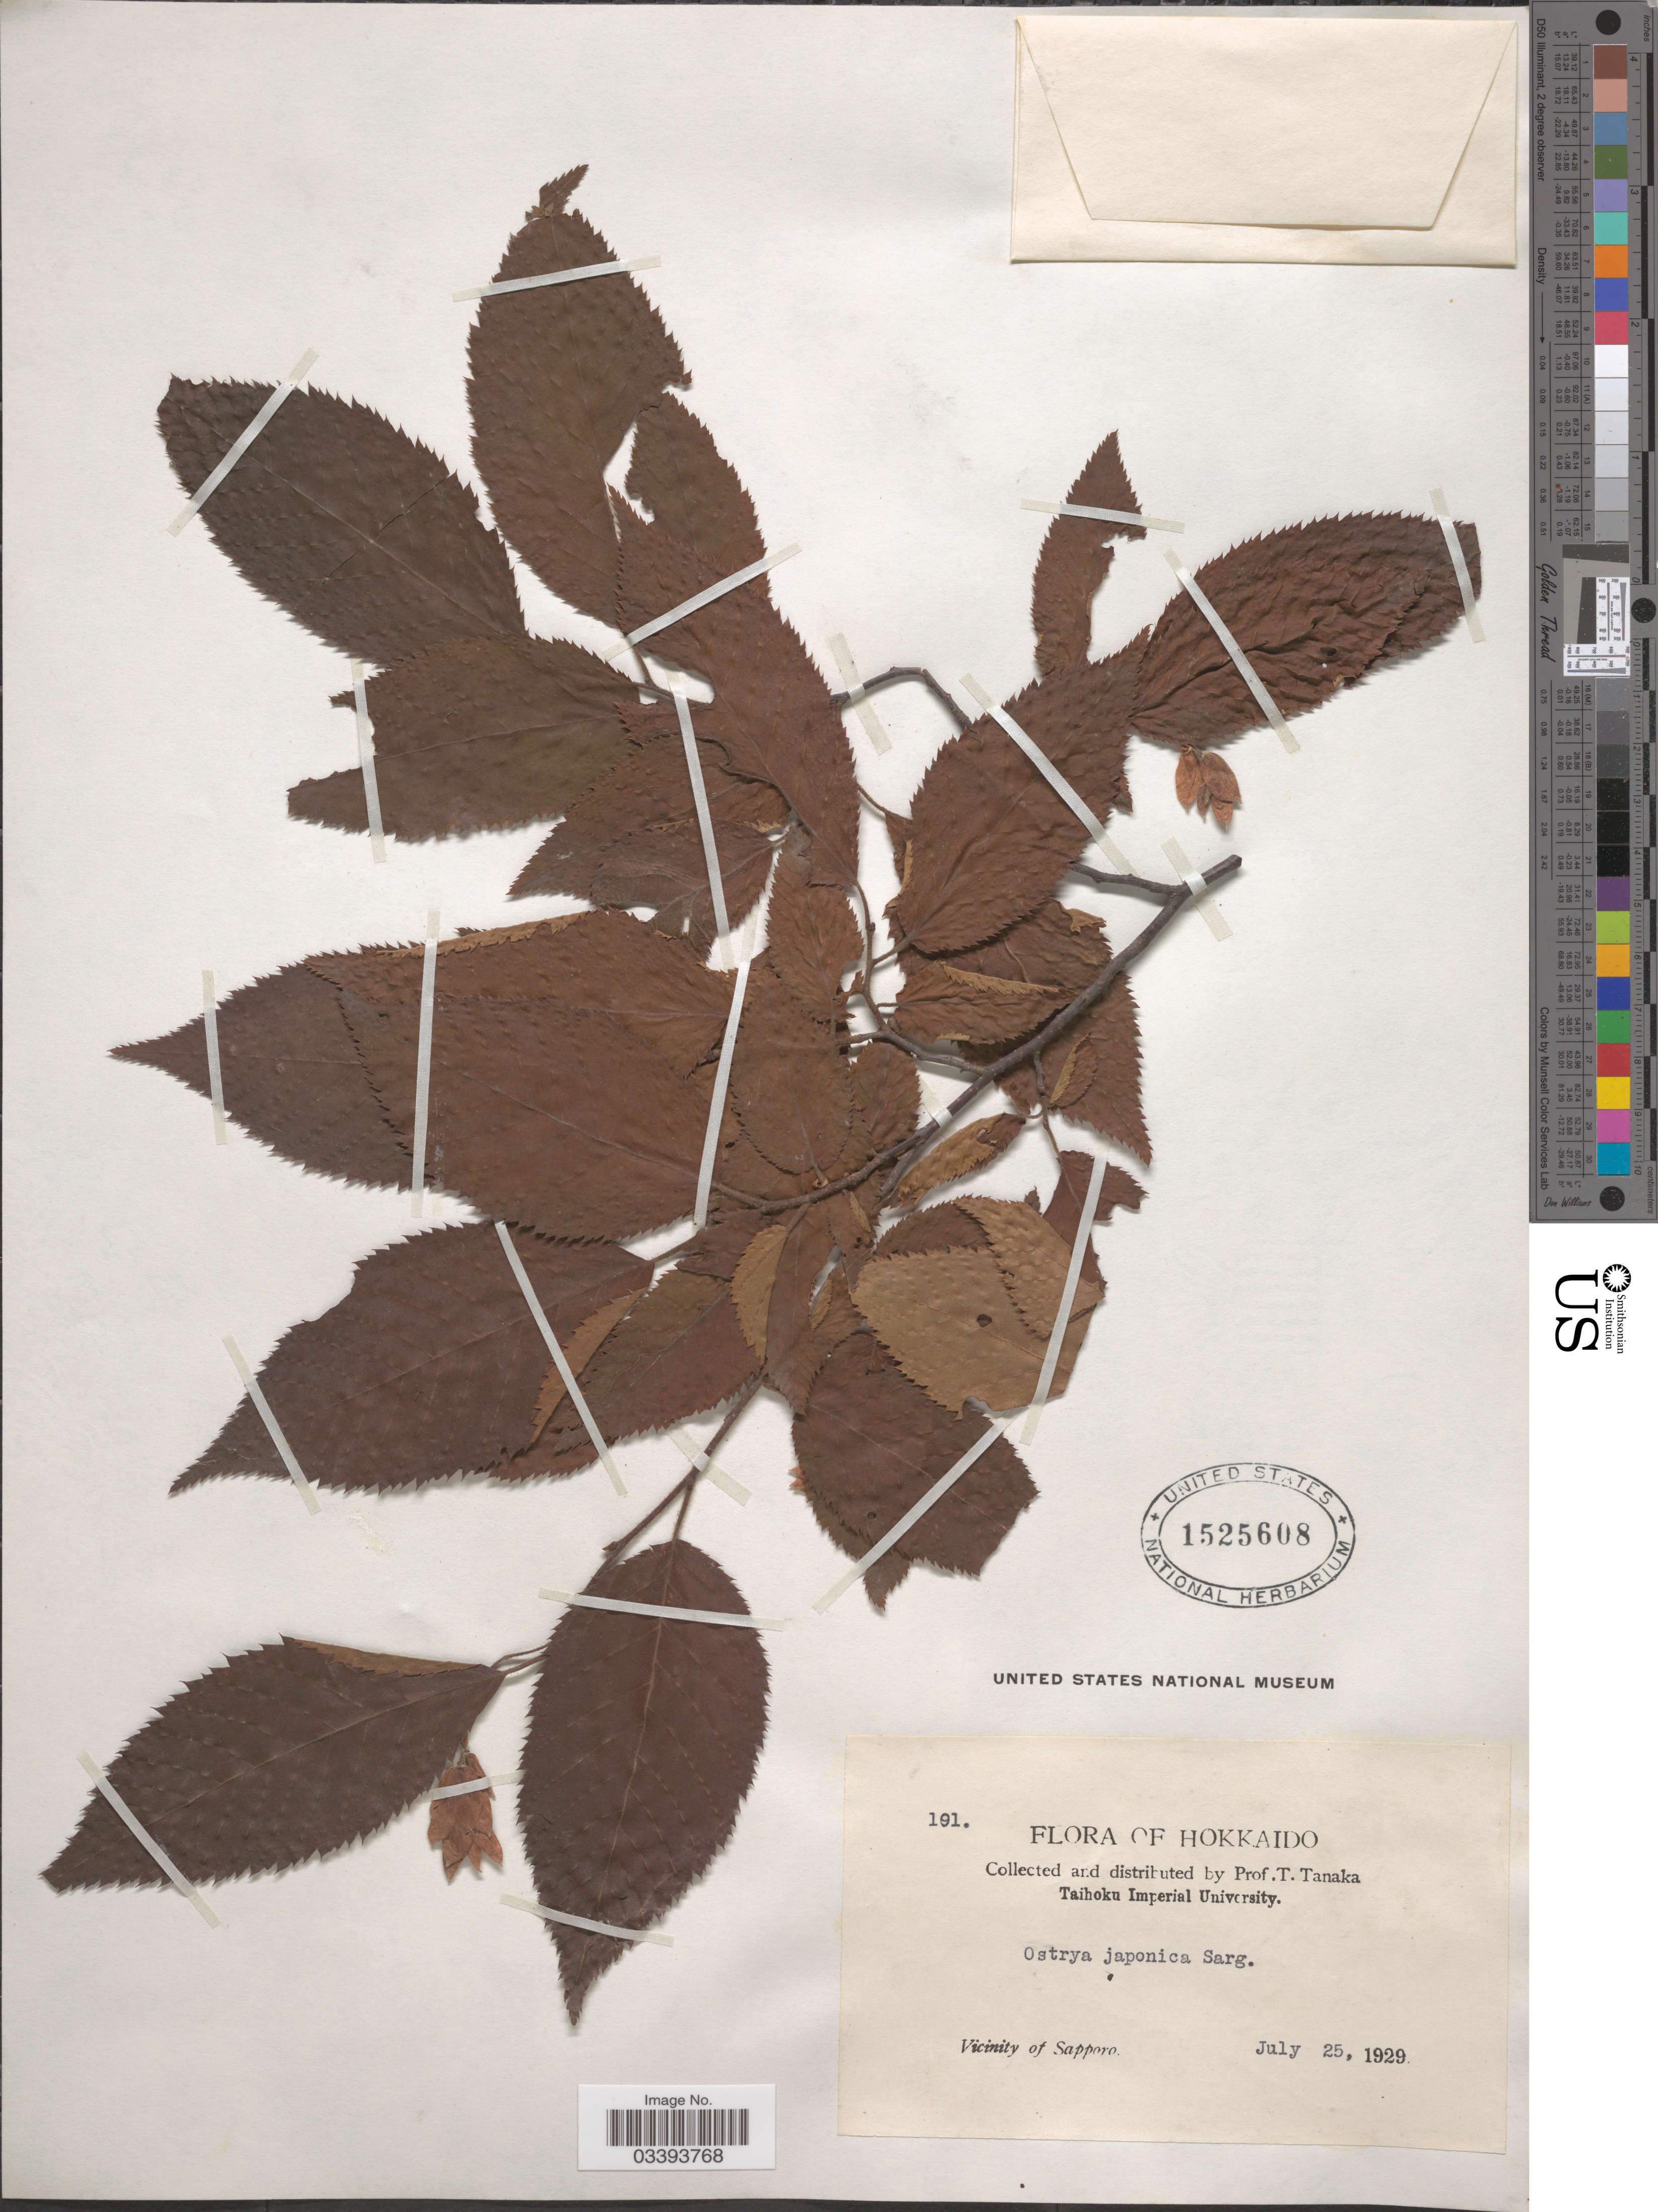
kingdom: Plantae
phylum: Tracheophyta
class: Magnoliopsida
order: Fagales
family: Betulaceae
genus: Ostrya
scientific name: Ostrya japonica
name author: Sarg.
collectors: T. Tanaka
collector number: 101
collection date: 1929-07-25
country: Japan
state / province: Hokkaidō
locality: Vicinity of Sapporo.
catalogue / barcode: US 1525608